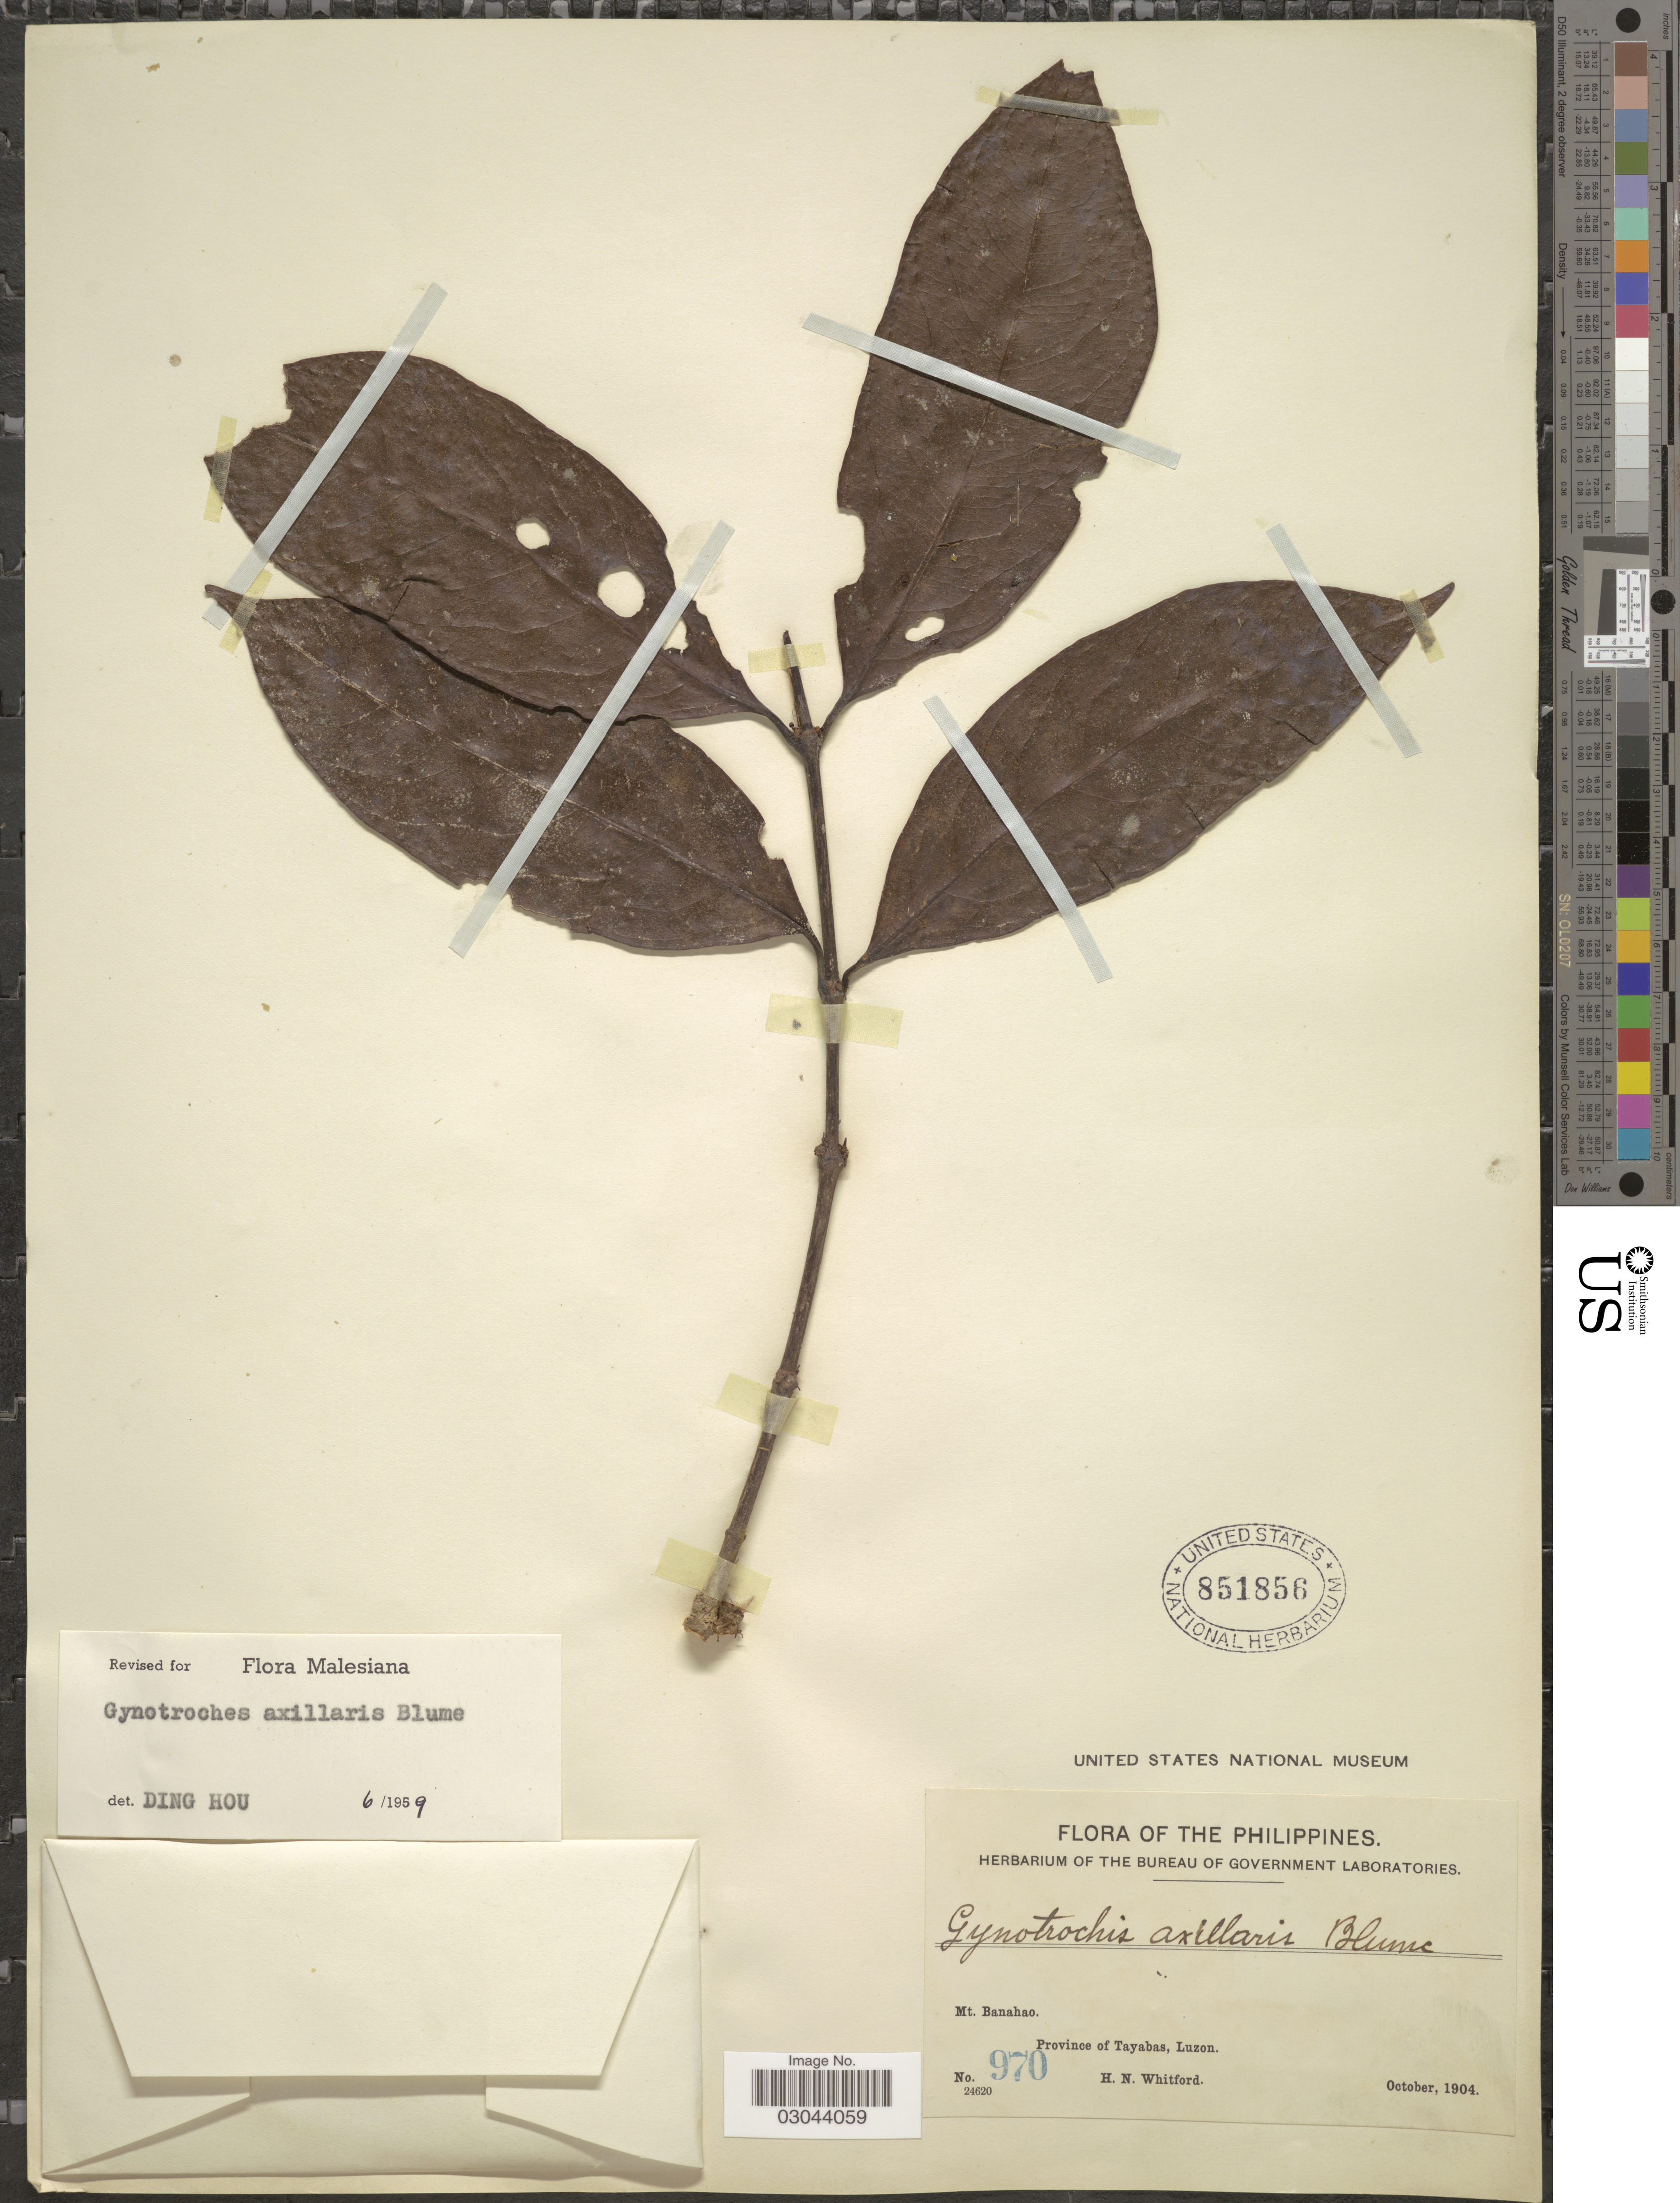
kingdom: Plantae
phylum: Tracheophyta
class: Magnoliopsida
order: Malpighiales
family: Rhizophoraceae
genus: Gynotroches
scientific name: Gynotroches axillaris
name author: Blume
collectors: H. N. Whitford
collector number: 970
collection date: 1904-10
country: Philippines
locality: Mt. Banahao. Province of Tayabas, Luzon.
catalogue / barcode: US 851856